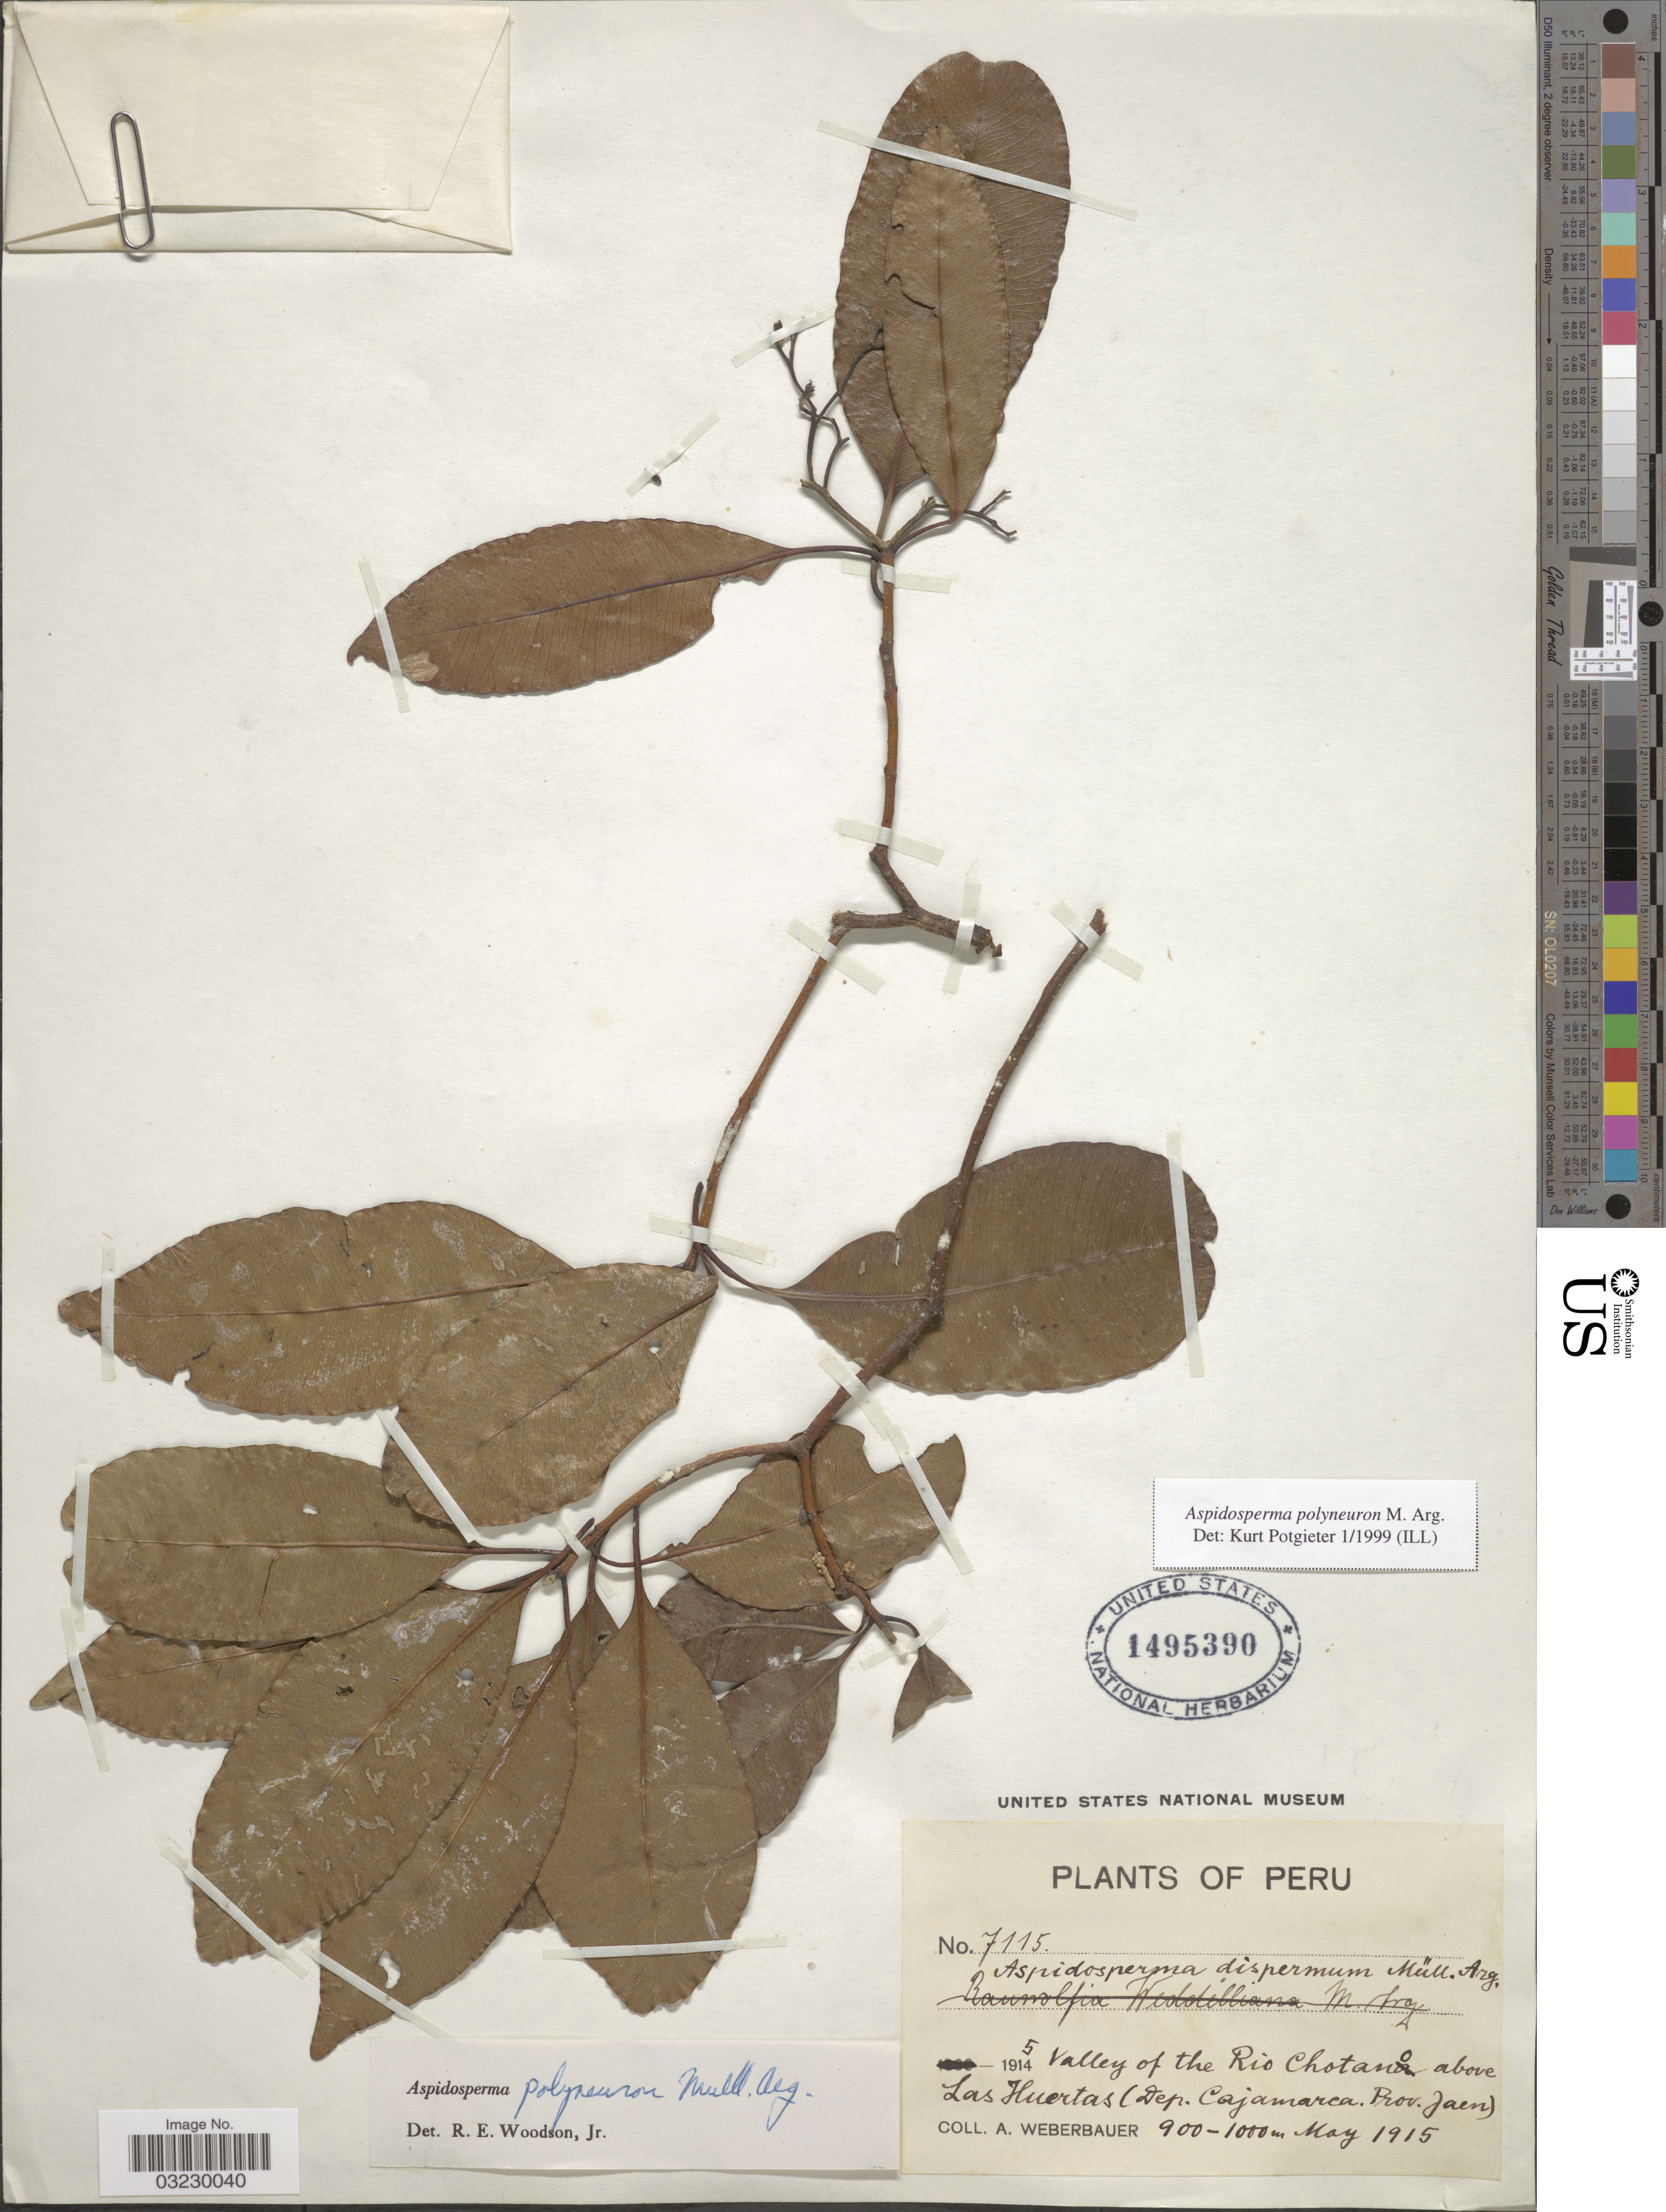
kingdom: Plantae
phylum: Tracheophyta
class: Magnoliopsida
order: Gentianales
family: Apocynaceae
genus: Aspidosperma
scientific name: Aspidosperma polyneuron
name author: Müll. Arg.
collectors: A. Weberbauer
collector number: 7115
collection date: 1915-05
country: Peru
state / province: Cajamarca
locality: Valley of the Rio Chotano-above Las Huertas (Dep. Cajamarca. Prov. Jaen).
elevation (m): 900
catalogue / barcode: US 1495390